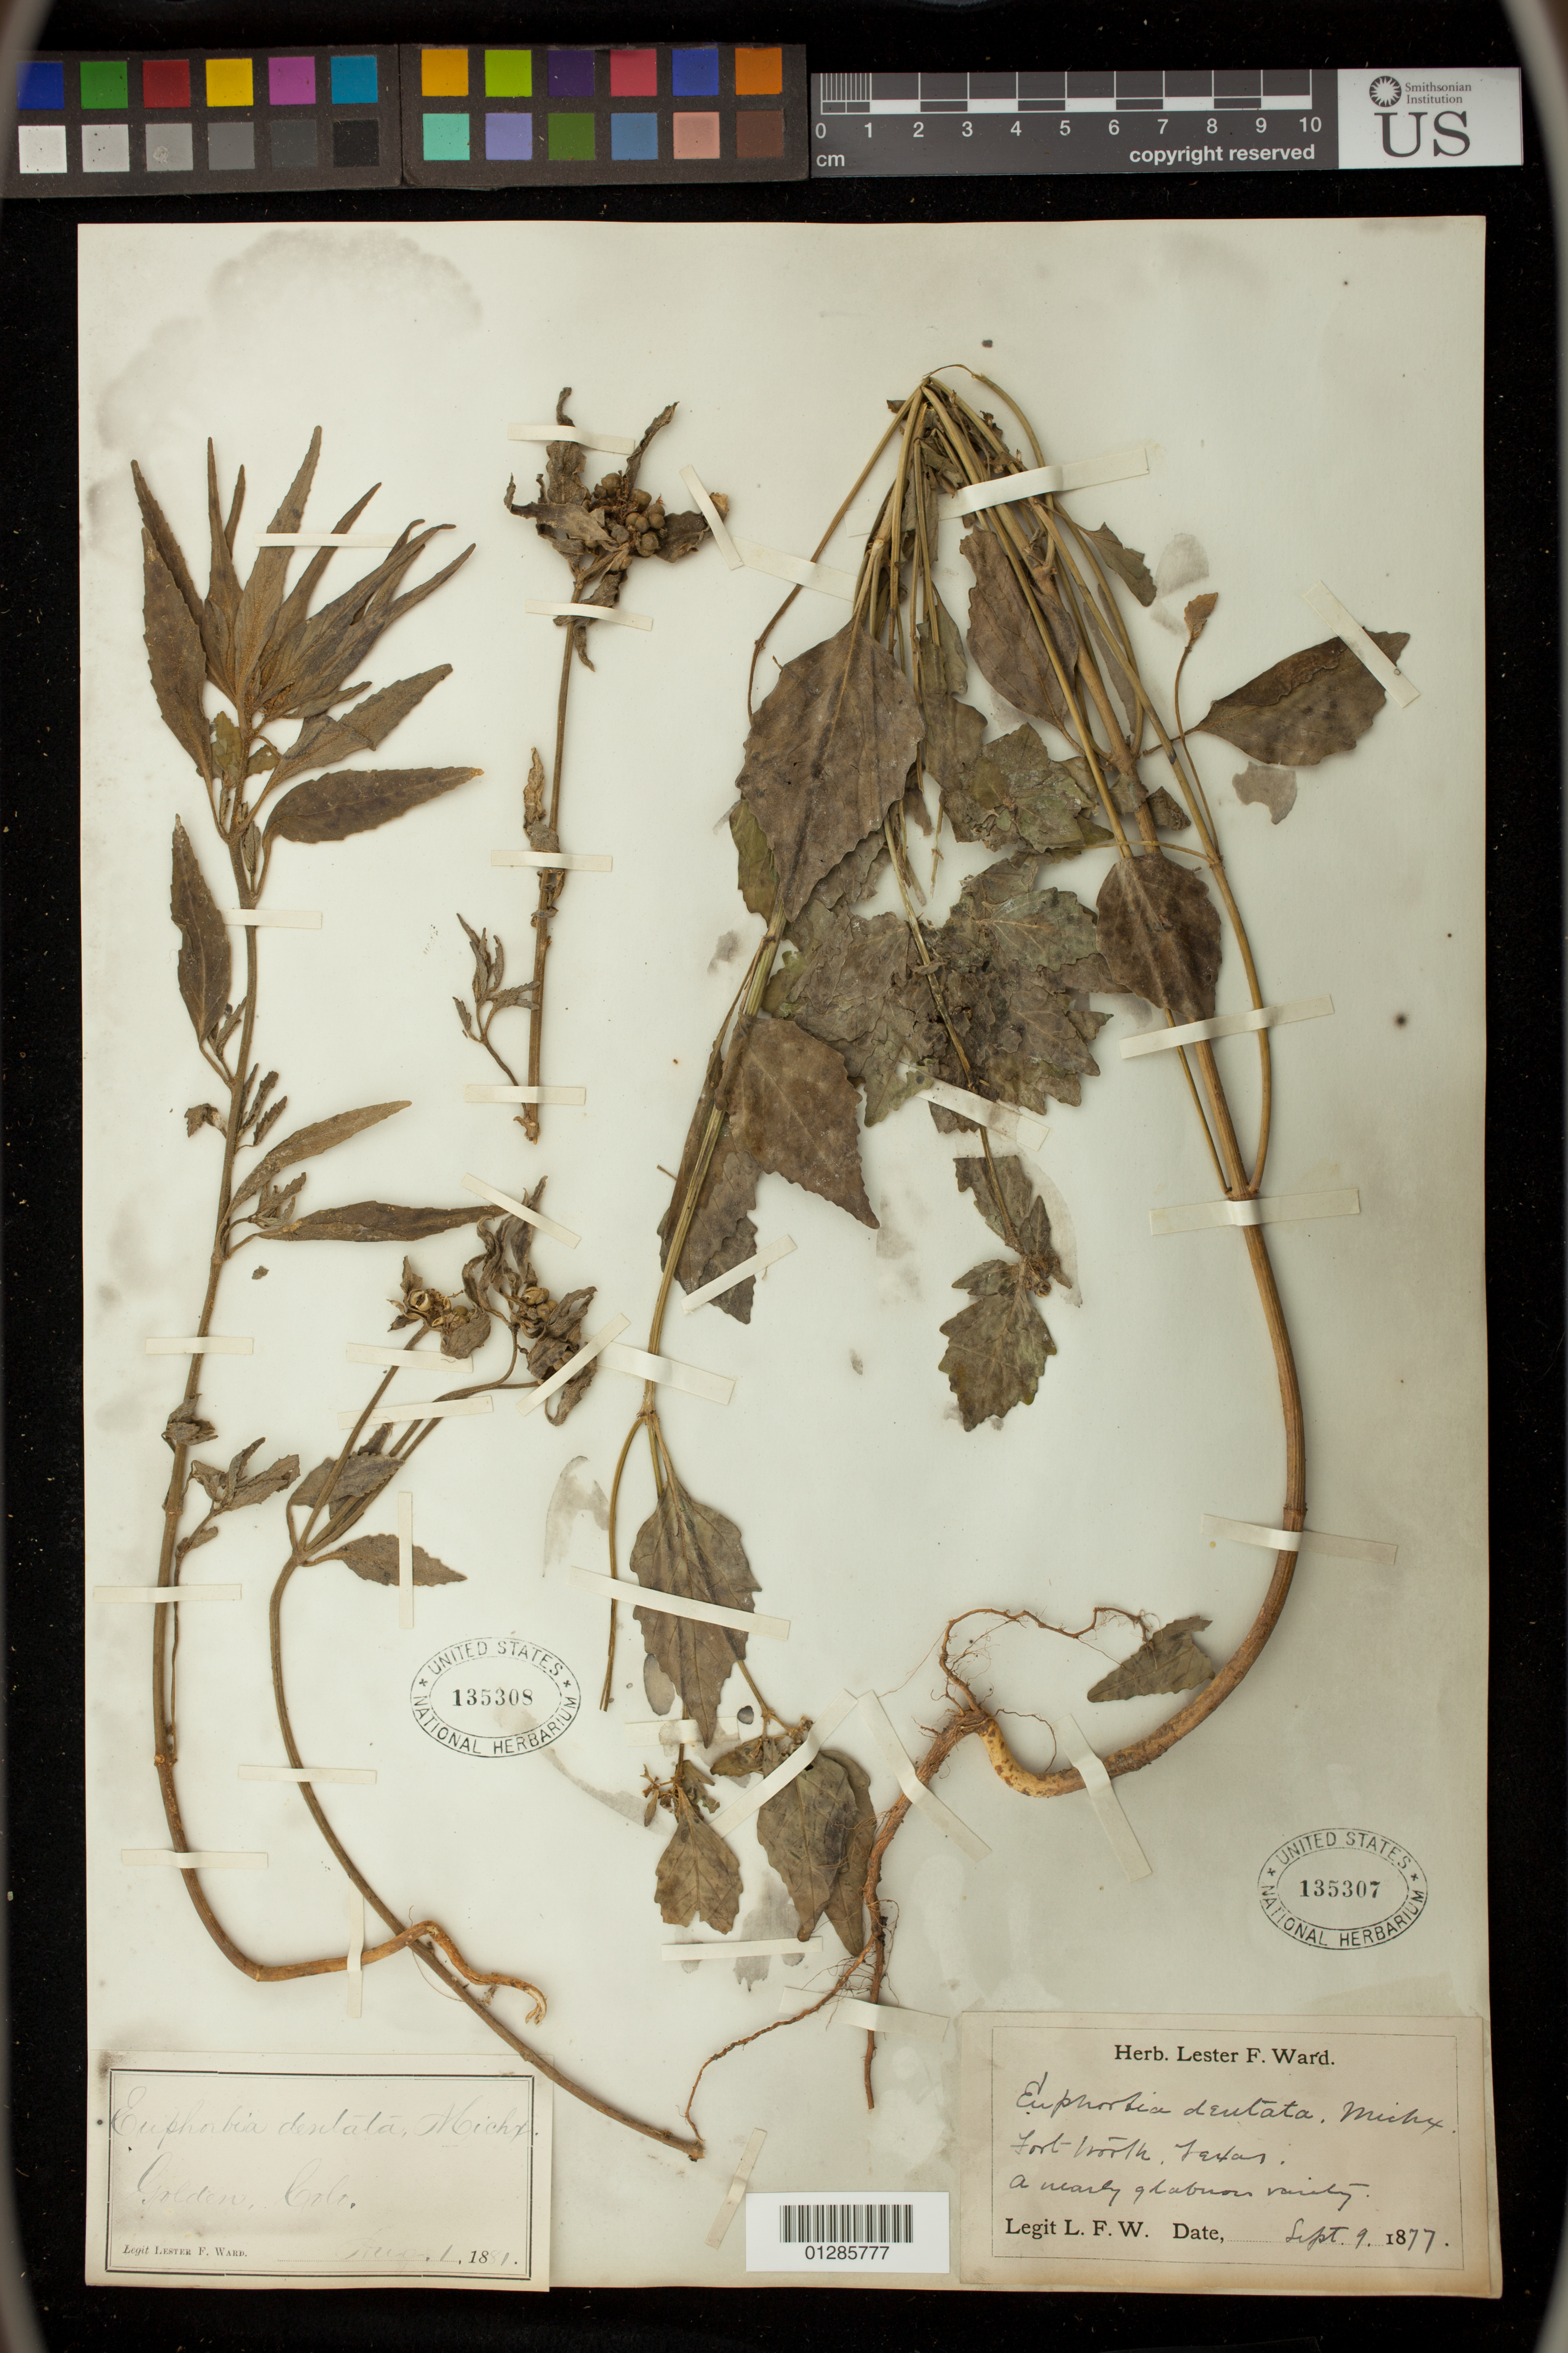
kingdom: Plantae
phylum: Tracheophyta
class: Magnoliopsida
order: Malpighiales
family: Euphorbiaceae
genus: Euphorbia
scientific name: Euphorbia dentata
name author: Michx.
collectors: L. F. Ward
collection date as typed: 01 Aug 1881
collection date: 1881-08-01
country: United States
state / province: Colorado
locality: Golden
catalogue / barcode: US 135308